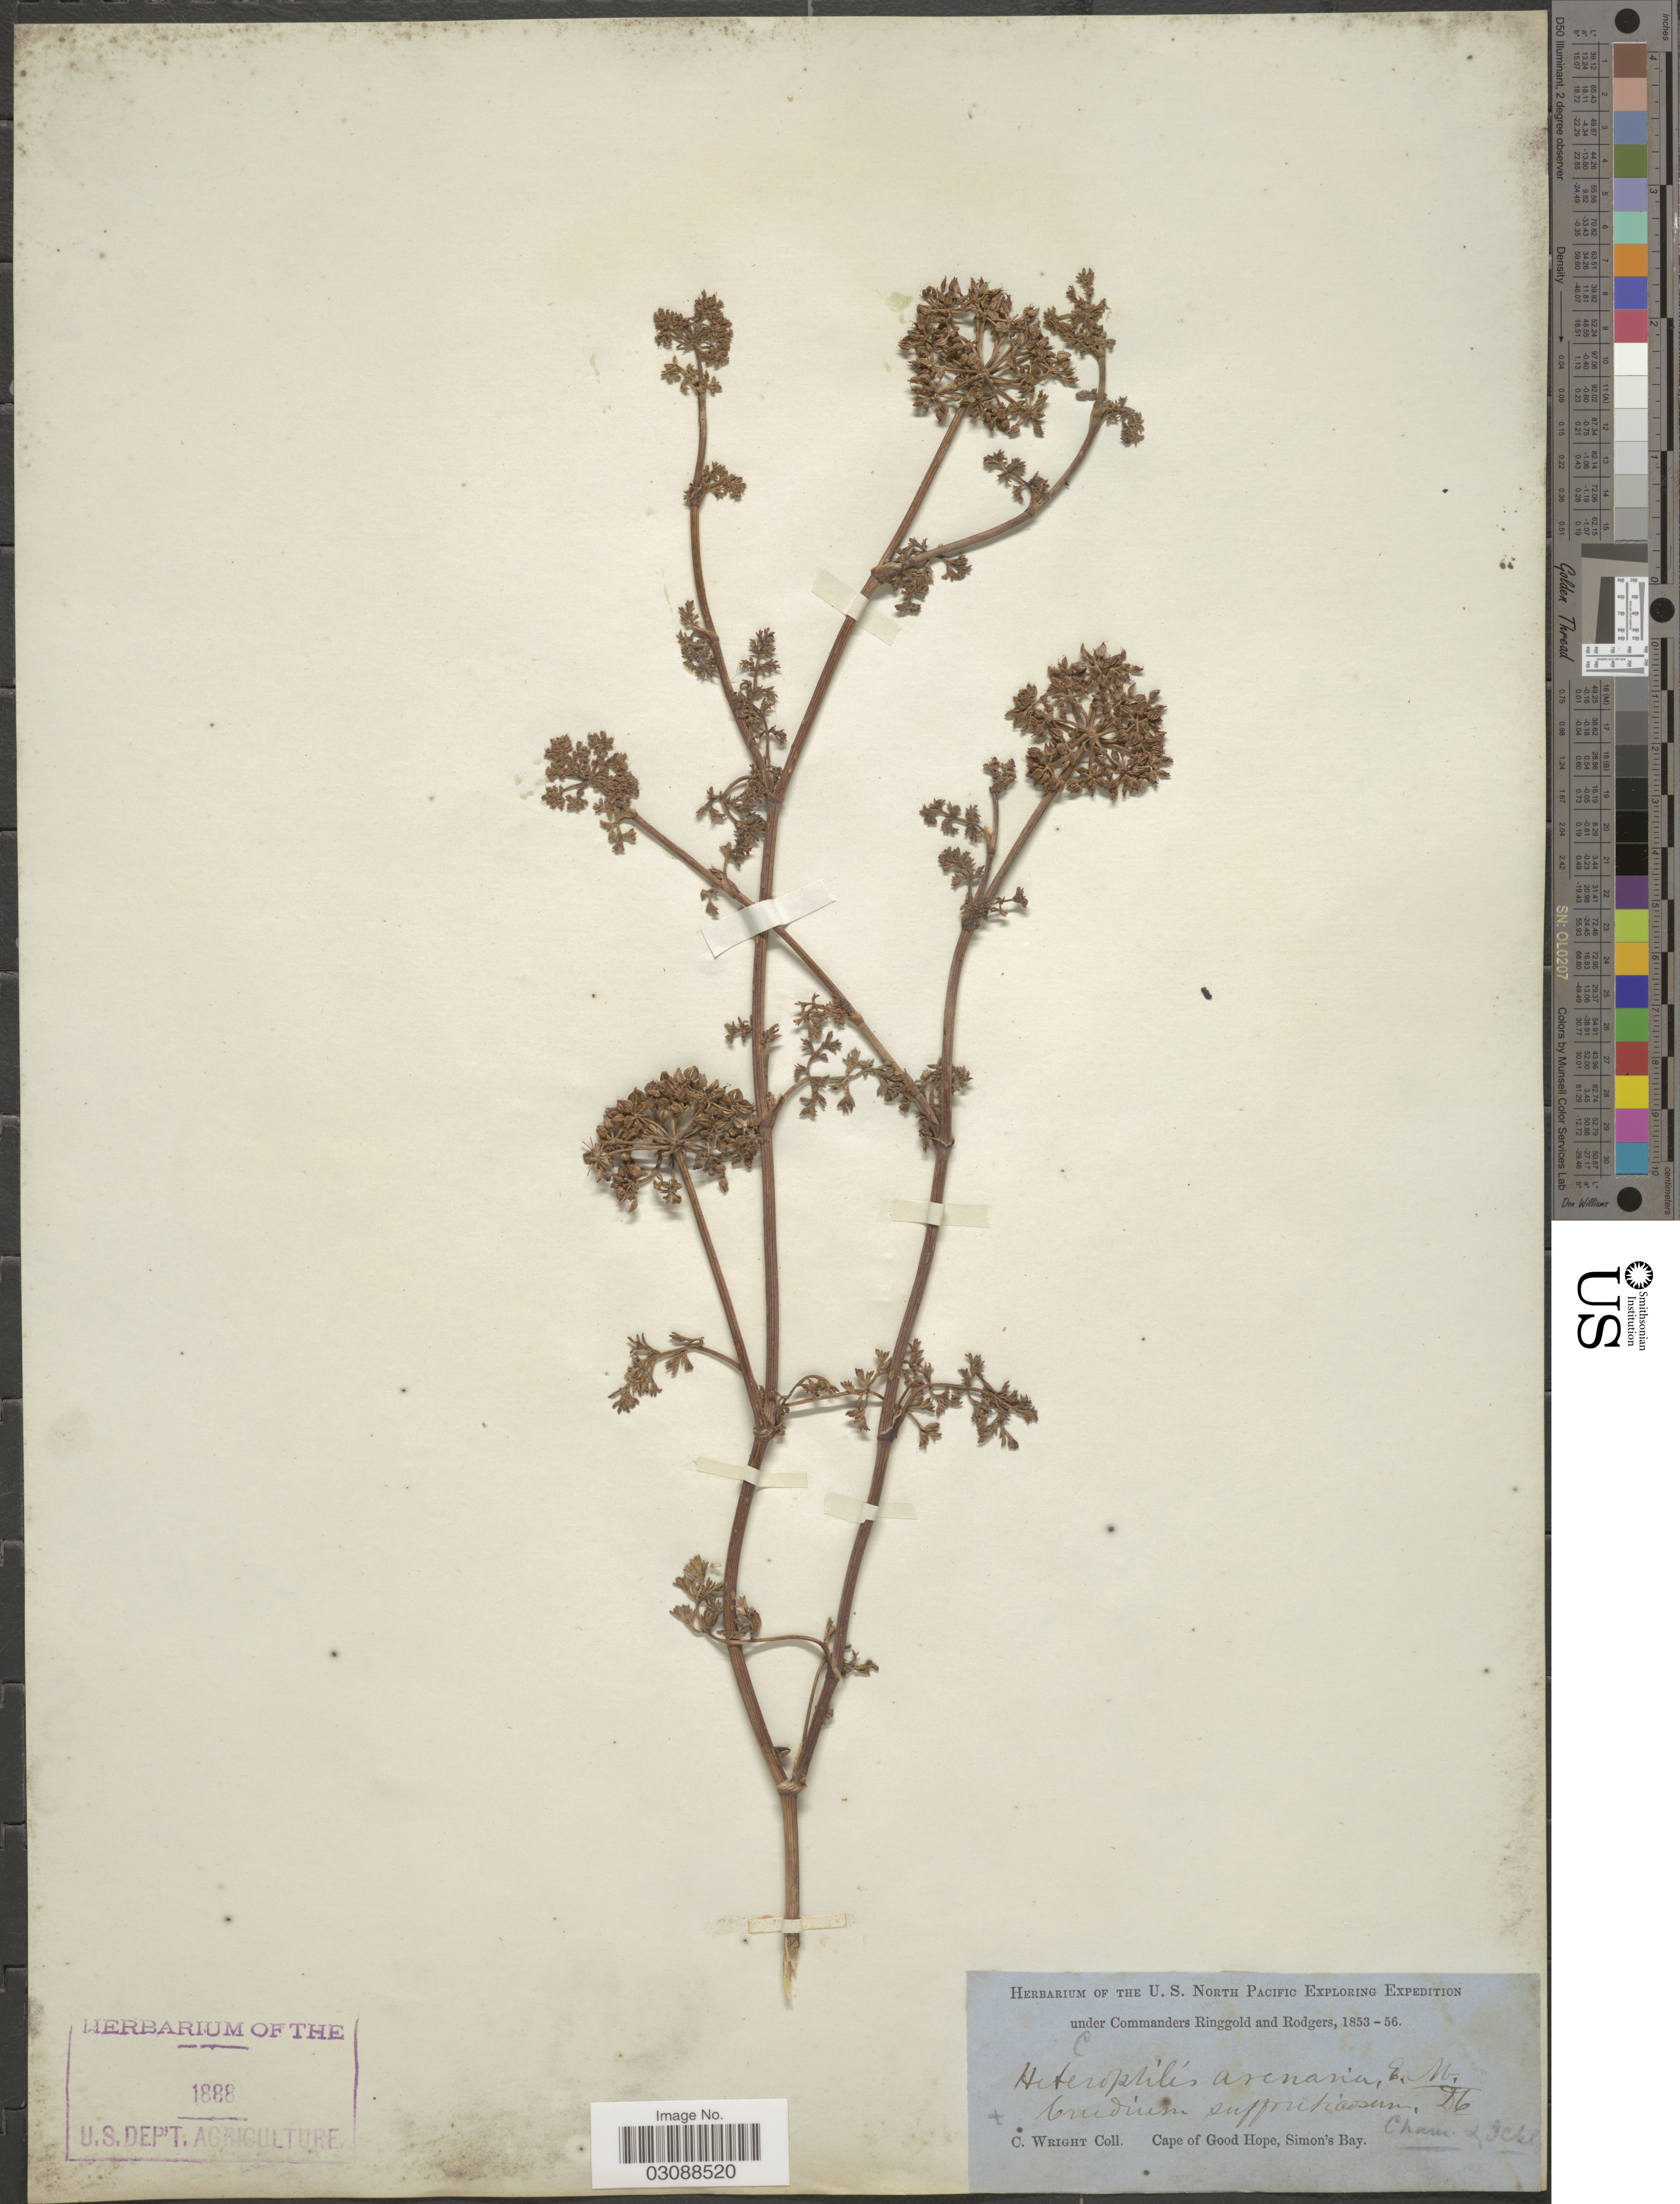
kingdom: Plantae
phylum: Tracheophyta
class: Magnoliopsida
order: Apiales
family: Apiaceae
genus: Cnidium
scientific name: Cnidium suffruticosum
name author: Cham. & Schltdl.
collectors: C. Wright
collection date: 1853/1856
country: South Africa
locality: Cape of Good Hope, Simon's Bay.